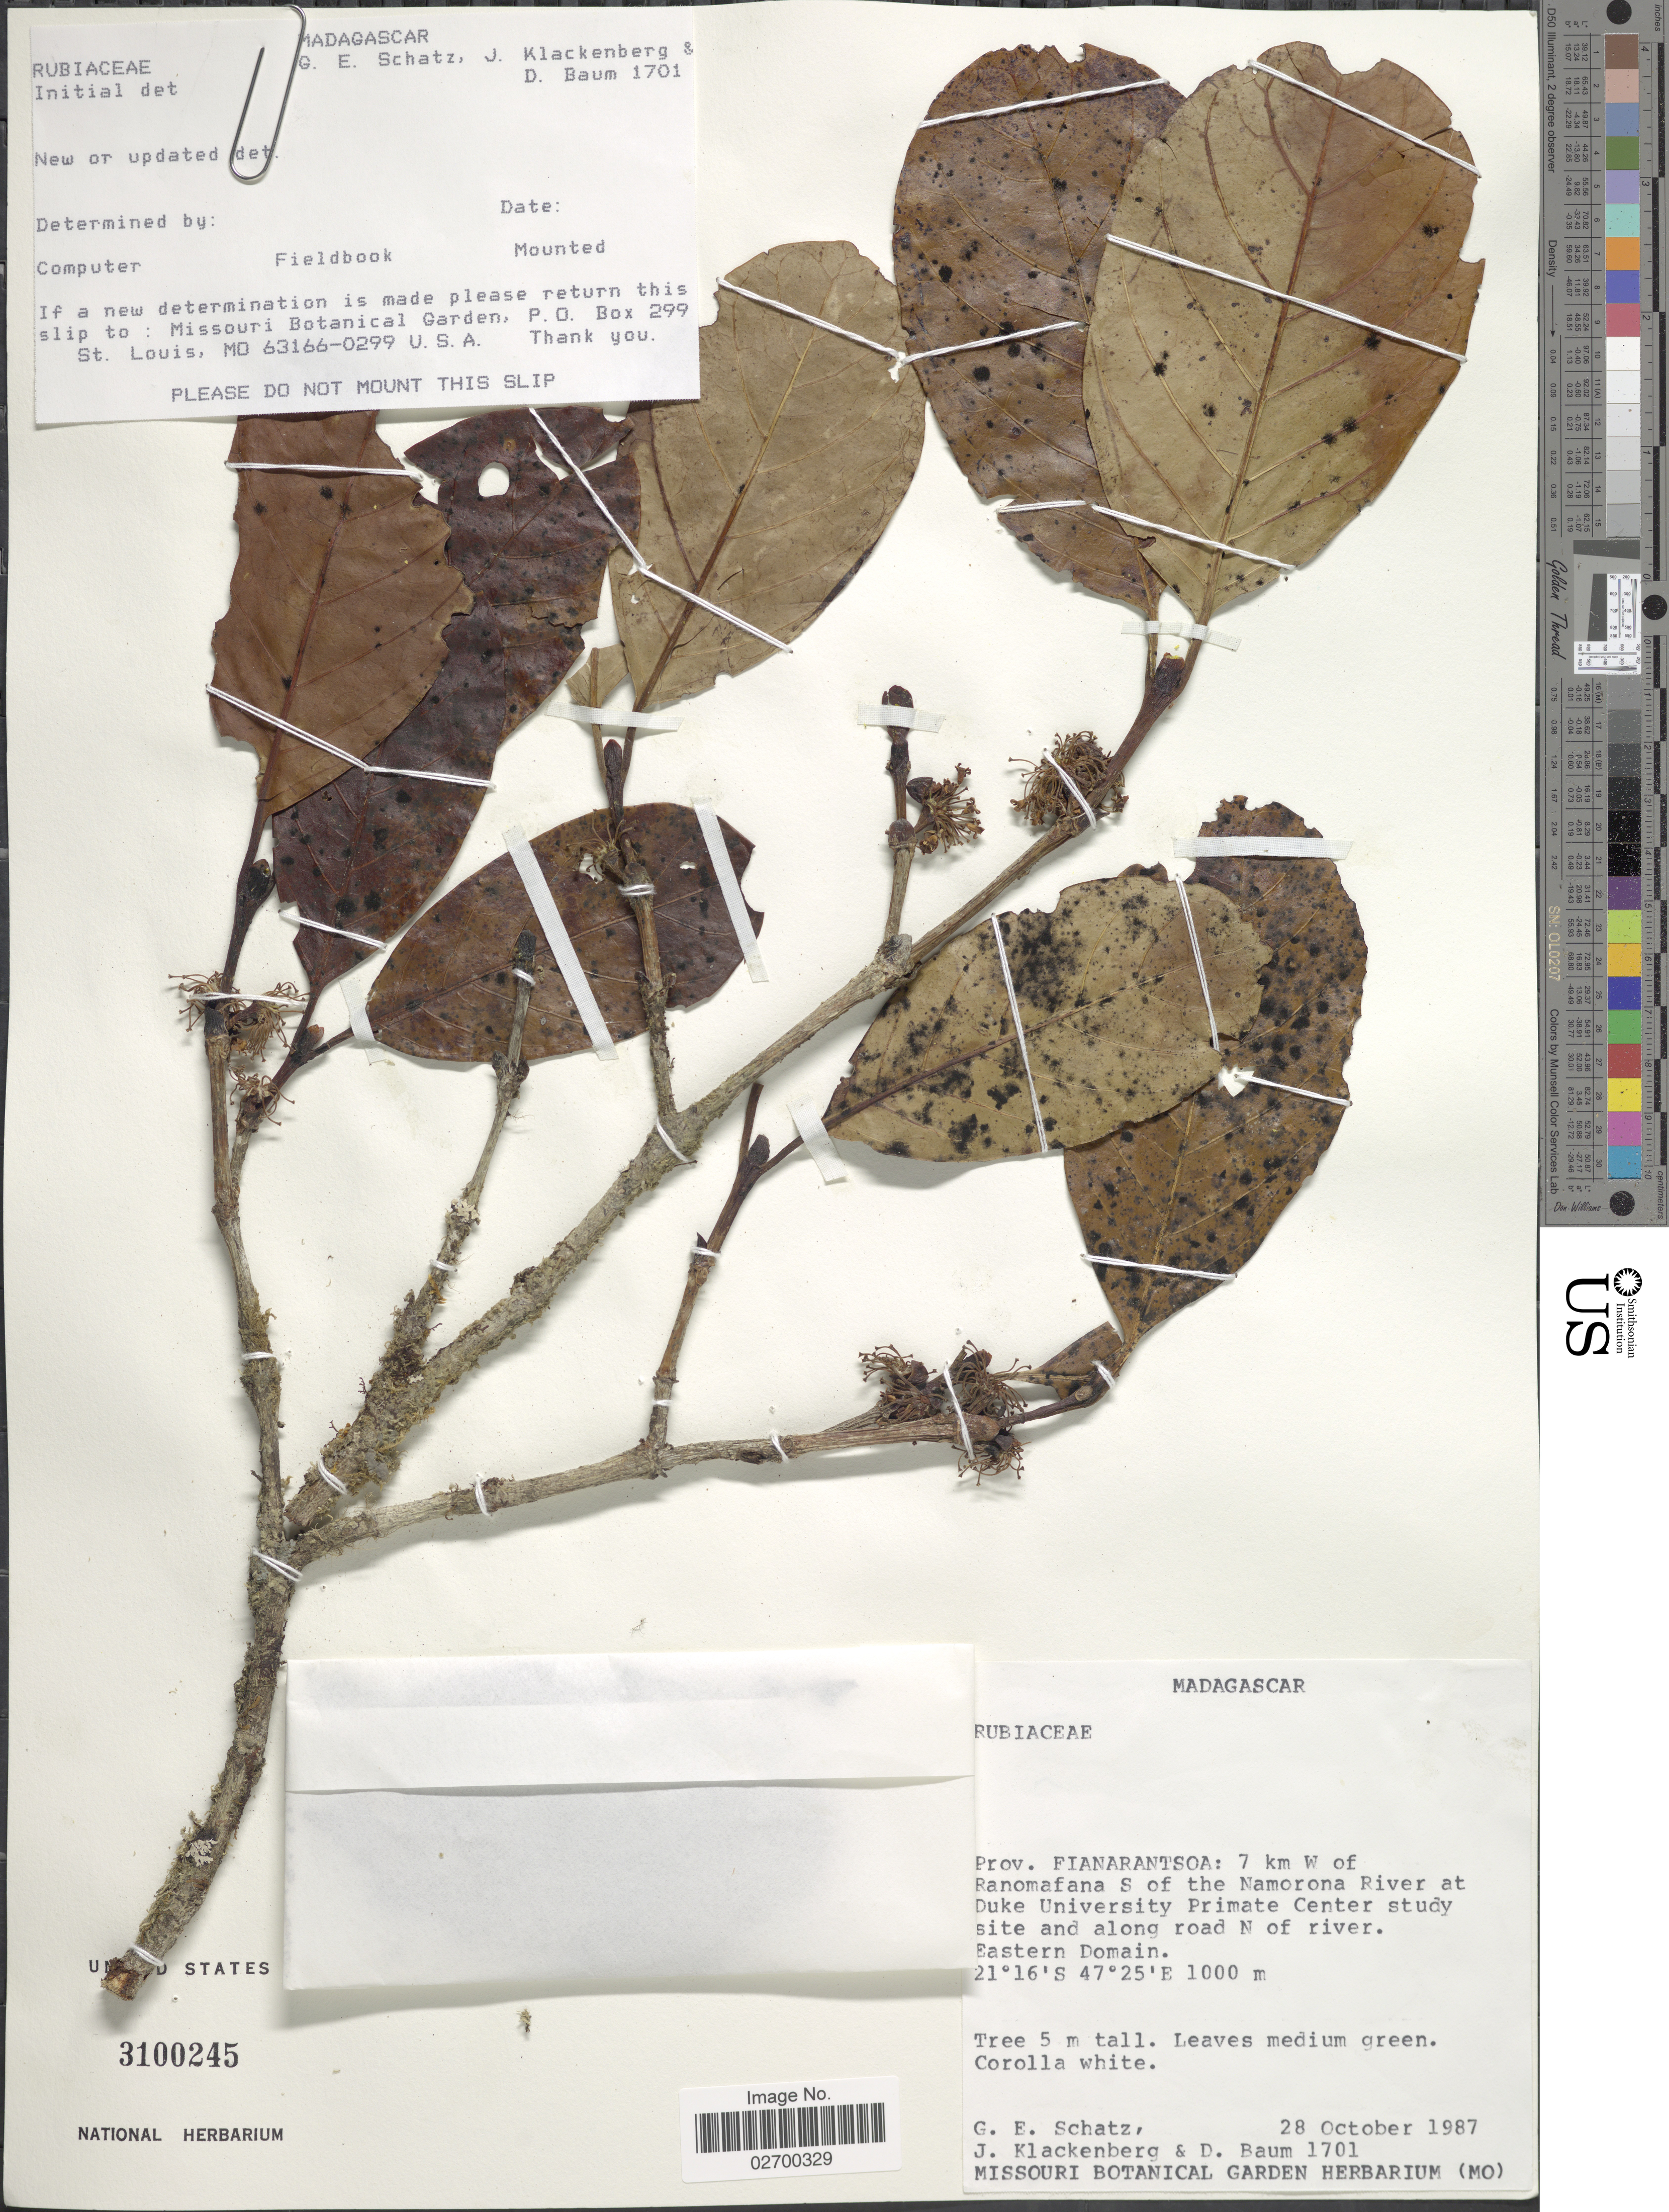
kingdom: Plantae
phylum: Tracheophyta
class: Magnoliopsida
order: Gentianales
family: Rubiaceae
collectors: G. Schatz, J. Klackenberg & D. Baum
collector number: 1701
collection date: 1987-10-28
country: Madagascar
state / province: Vatovavy Fitovinany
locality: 7 km W of Ranomafana S of the Namorona River at Duke University Primate Center study site and along road N of river. Eastern Domain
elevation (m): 1000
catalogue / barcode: US 3100245